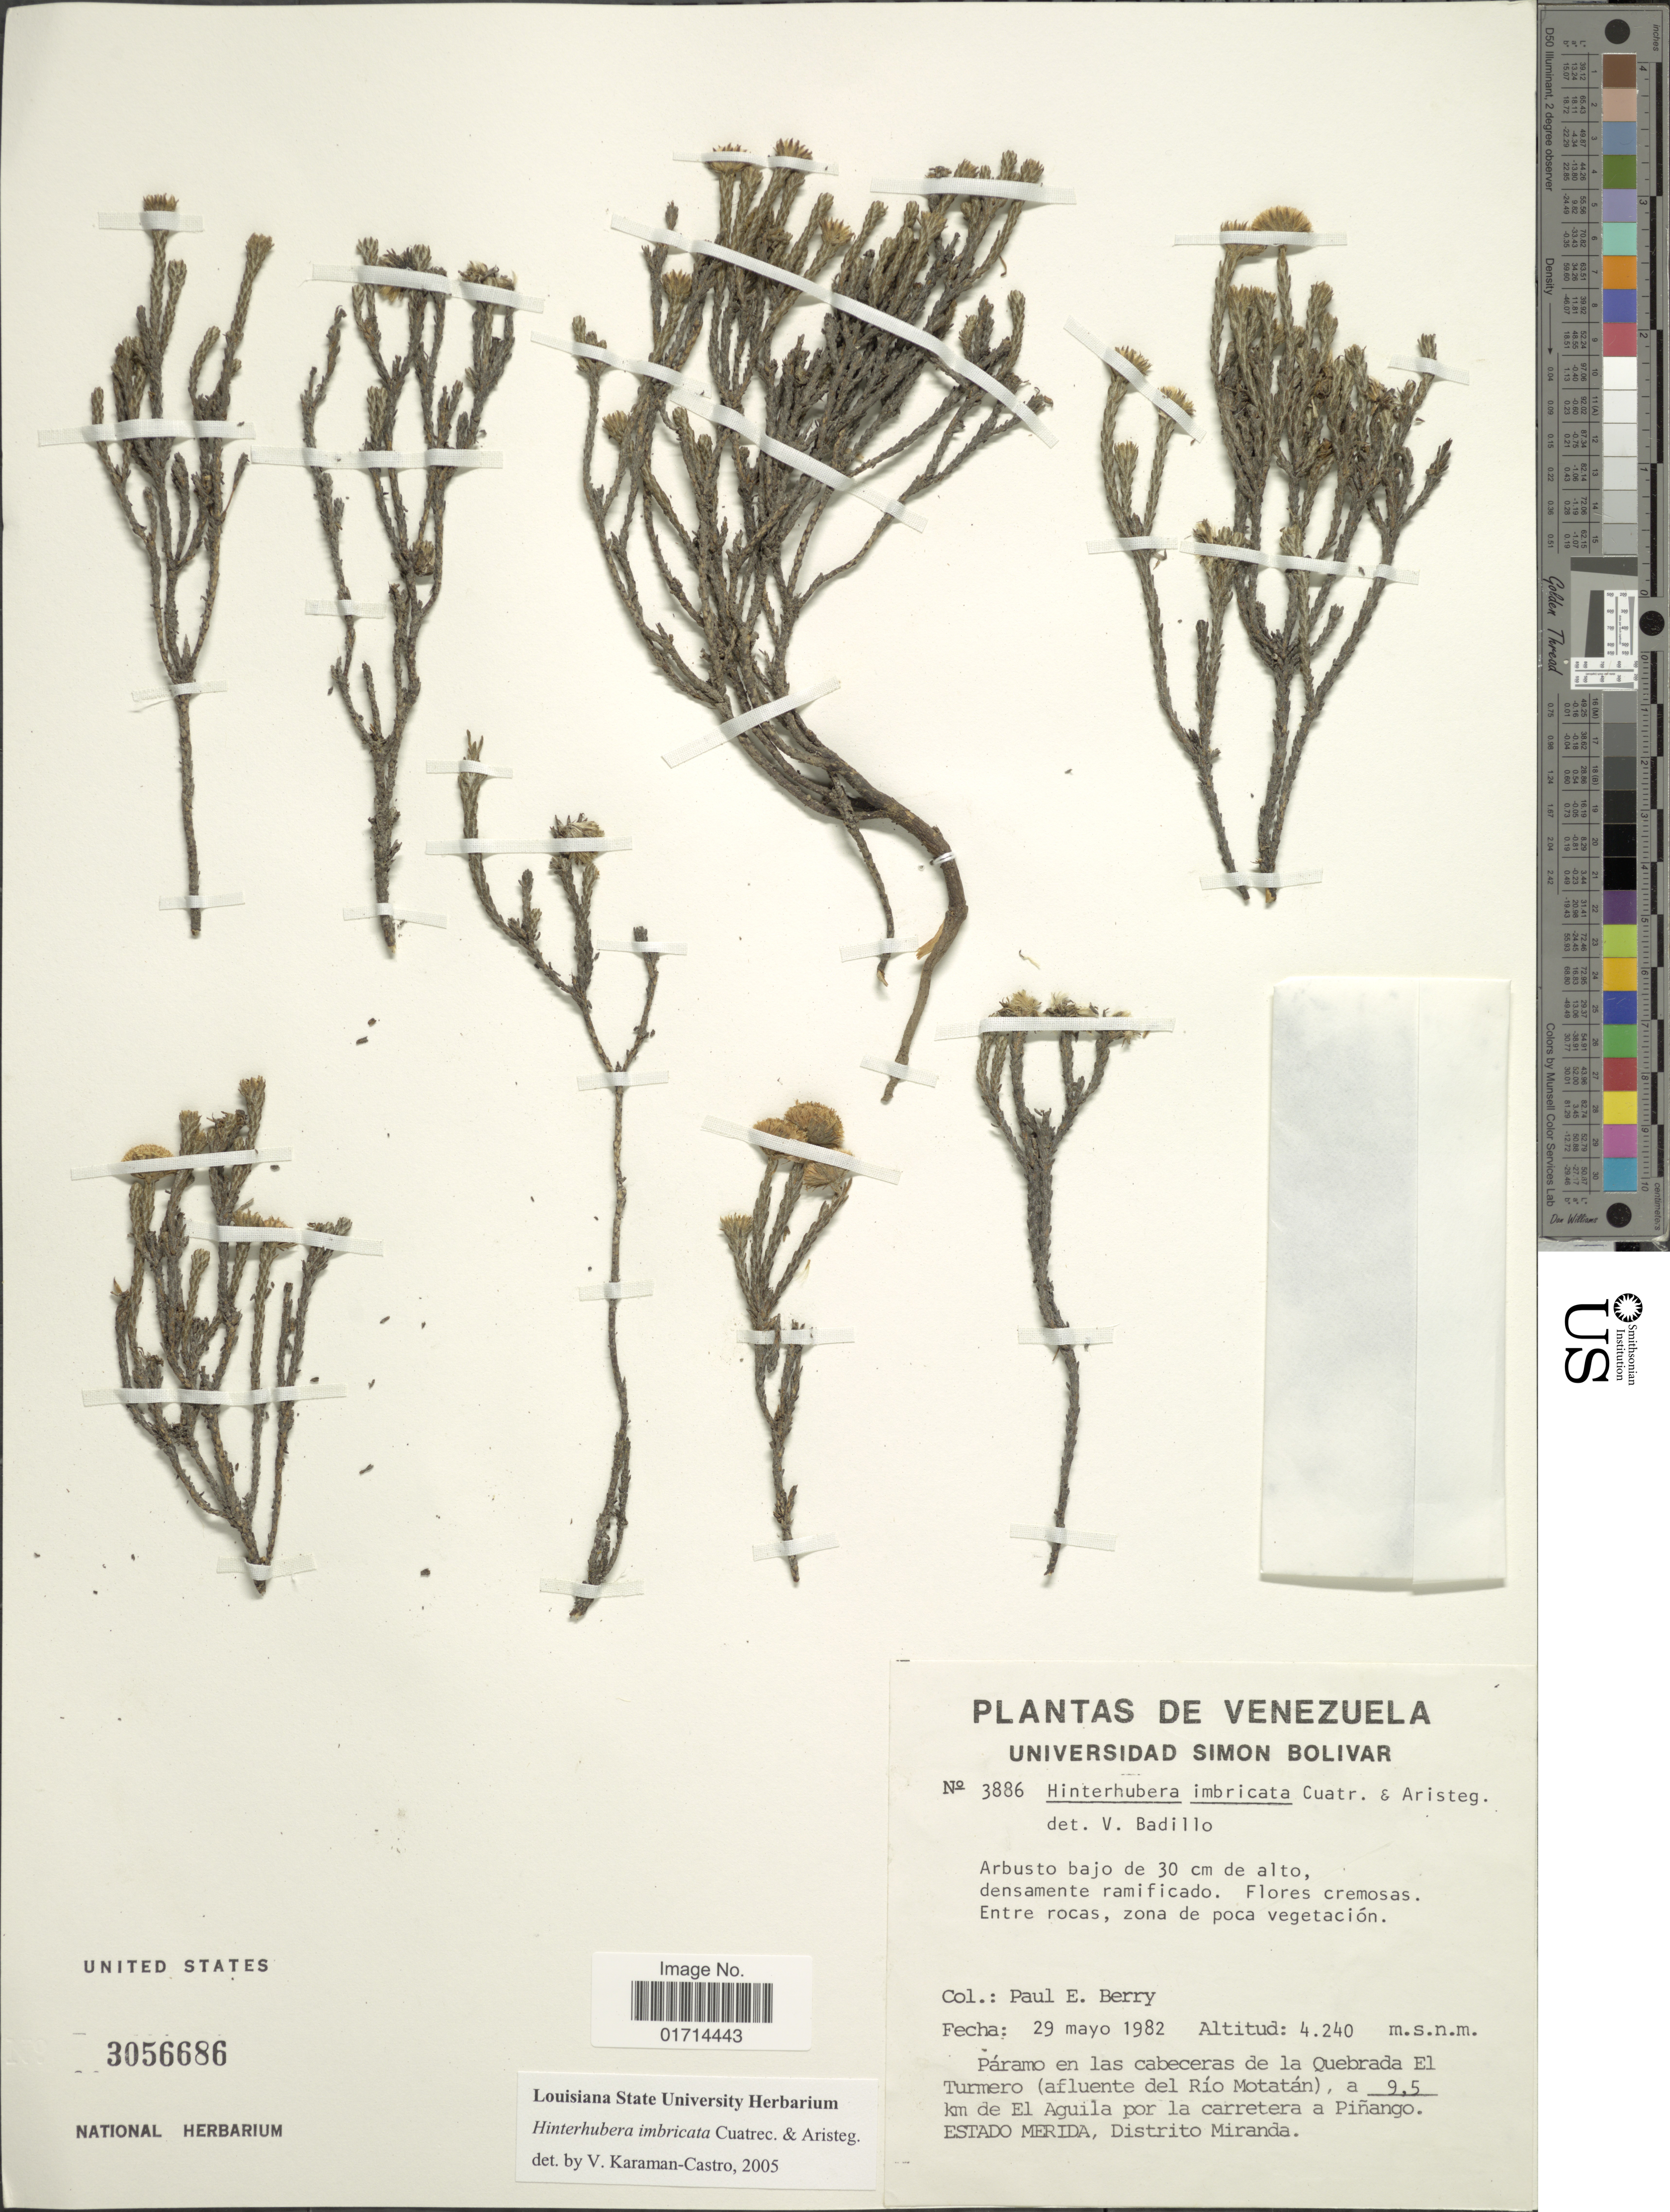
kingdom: Plantae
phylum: Tracheophyta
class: Magnoliopsida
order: Asterales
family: Asteraceae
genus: Hinterhubera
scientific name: Hinterhubera imbricata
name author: Cuatrec. & Aristeg.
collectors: P. E. Berry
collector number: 3886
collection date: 1982-05-29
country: Venezuela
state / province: Mérida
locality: Paramo en las cabeceras de la Quebrada El Turmero (afluente del Rio Motatan), a 9,5 km de El Aguila por la carretera a Pinango, Distrito Miranda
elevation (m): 4240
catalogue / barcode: US 3056686